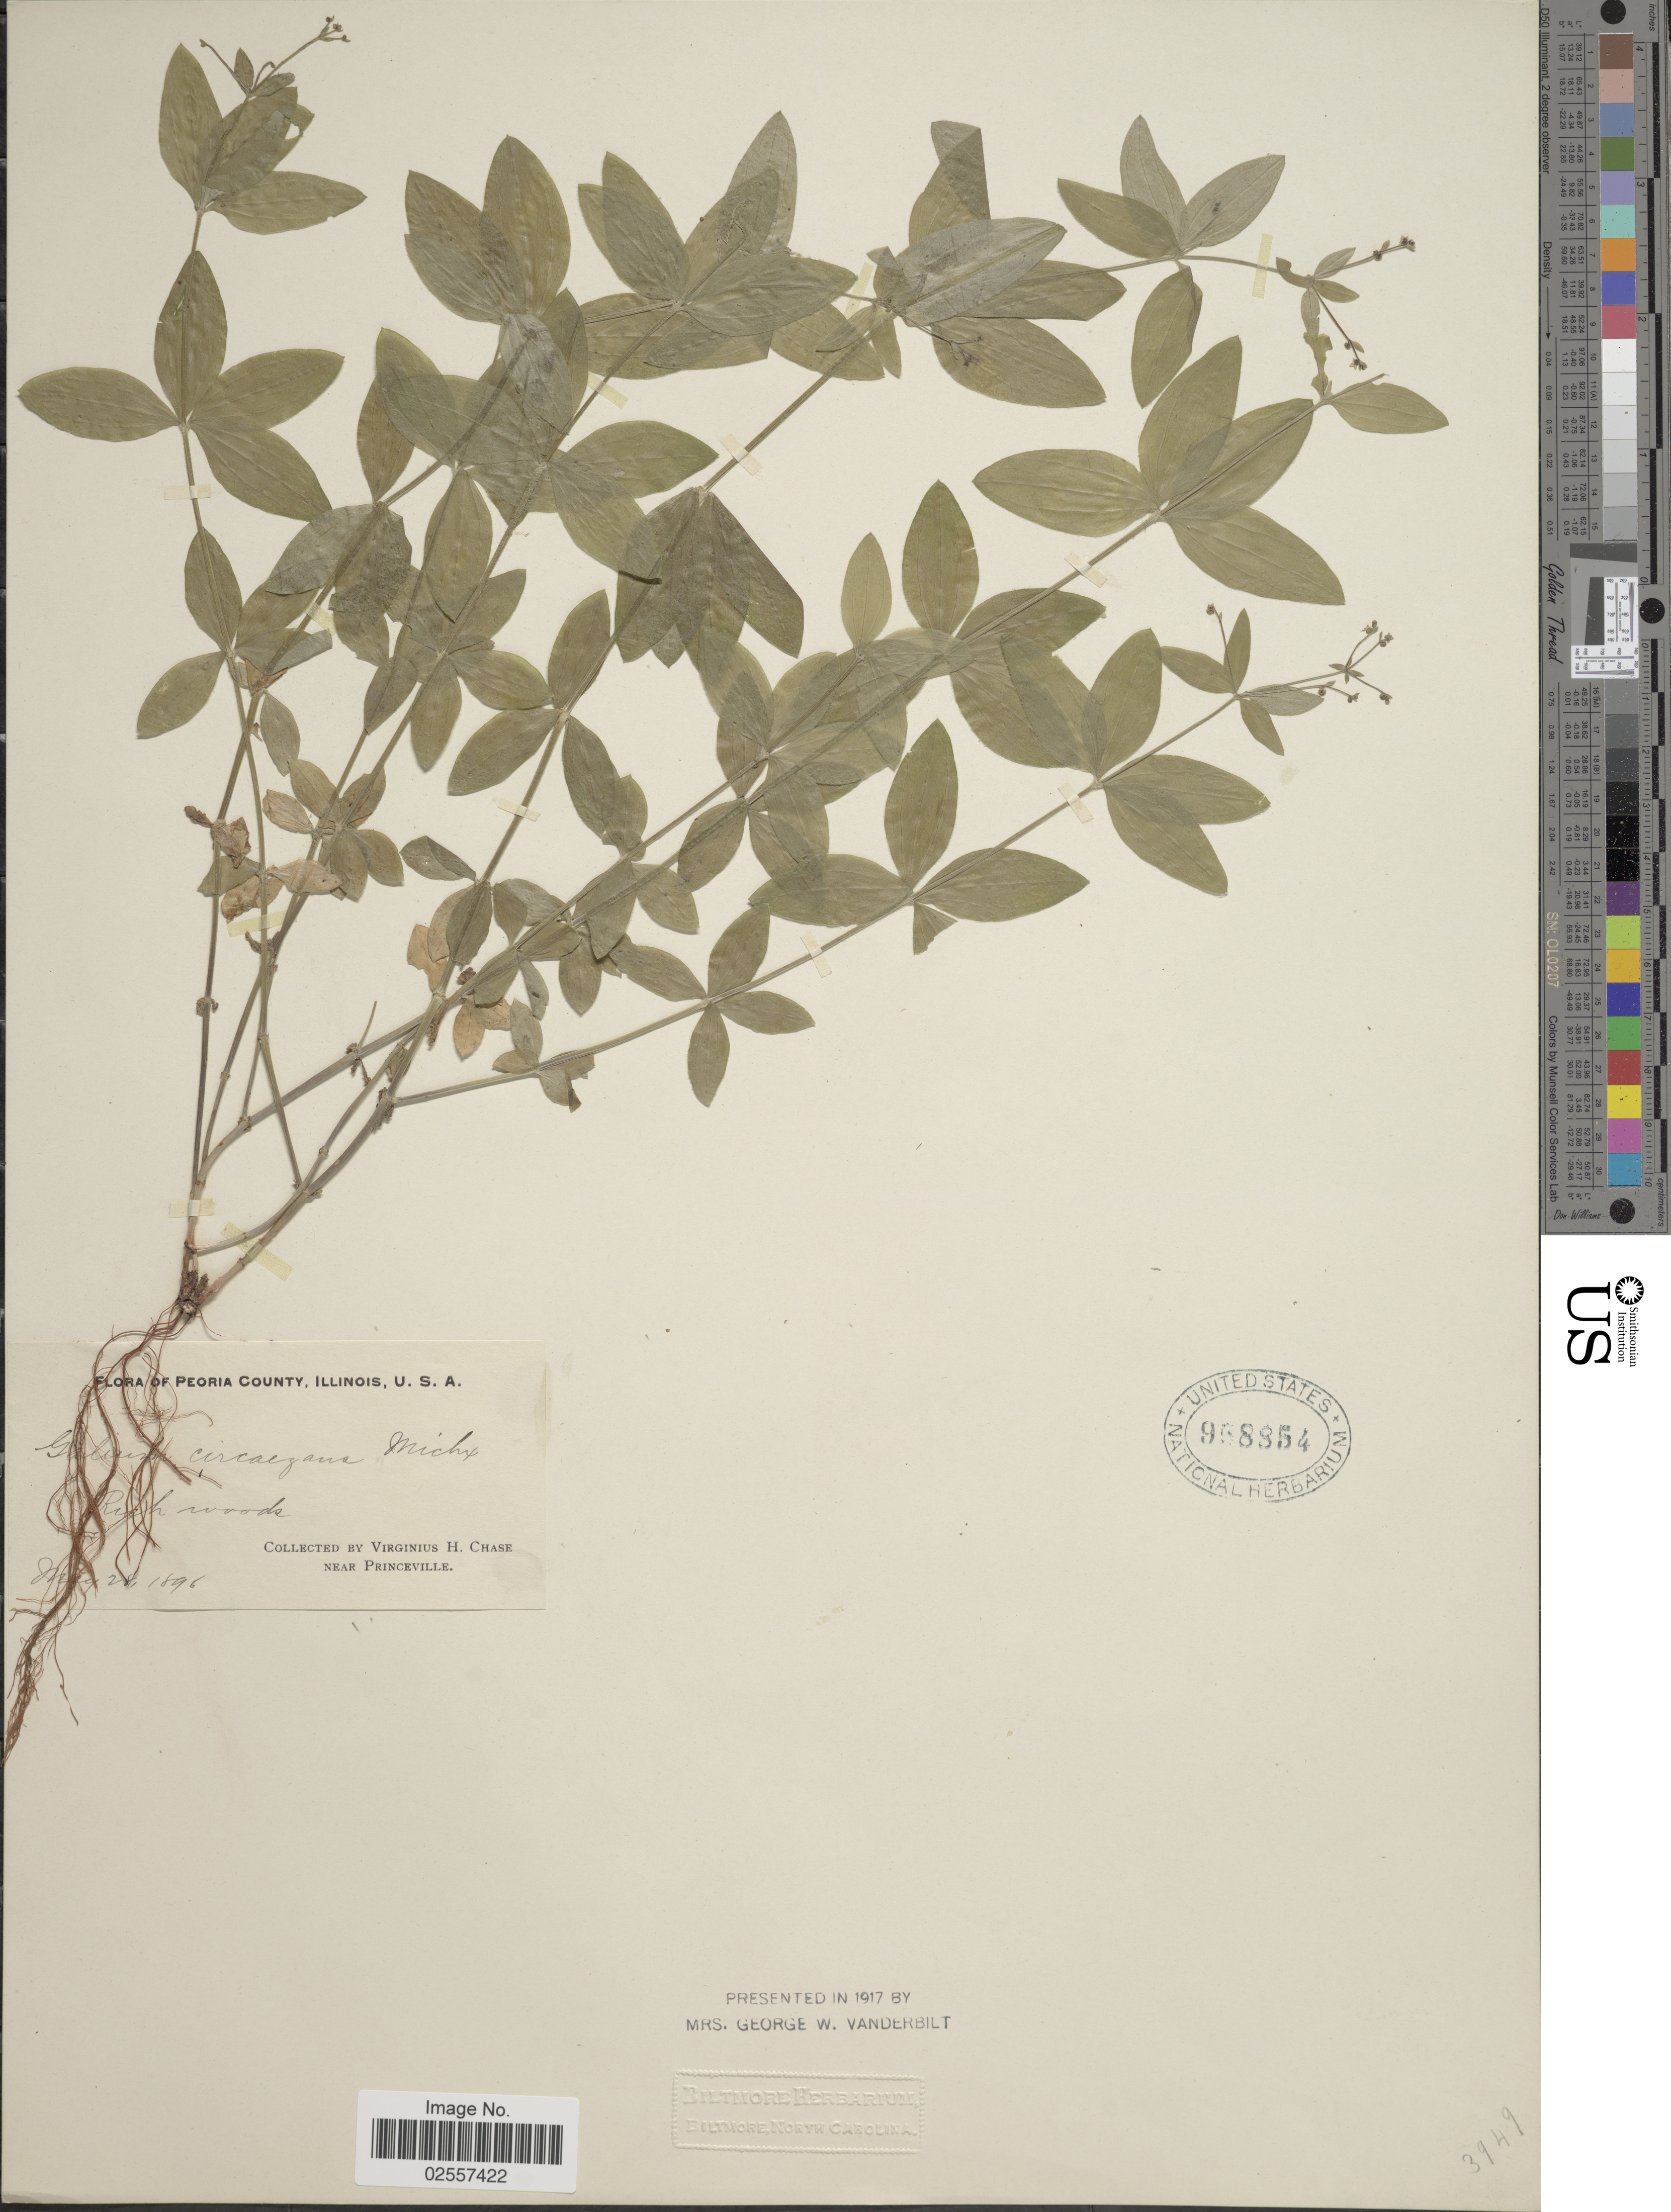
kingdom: Plantae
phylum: Tracheophyta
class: Magnoliopsida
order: Gentianales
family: Rubiaceae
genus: Galium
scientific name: Galium circaezans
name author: Michx.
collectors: V. H. Chase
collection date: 1896-05-28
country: United States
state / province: Illinois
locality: Peoria County. near Princeville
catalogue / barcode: US 958854